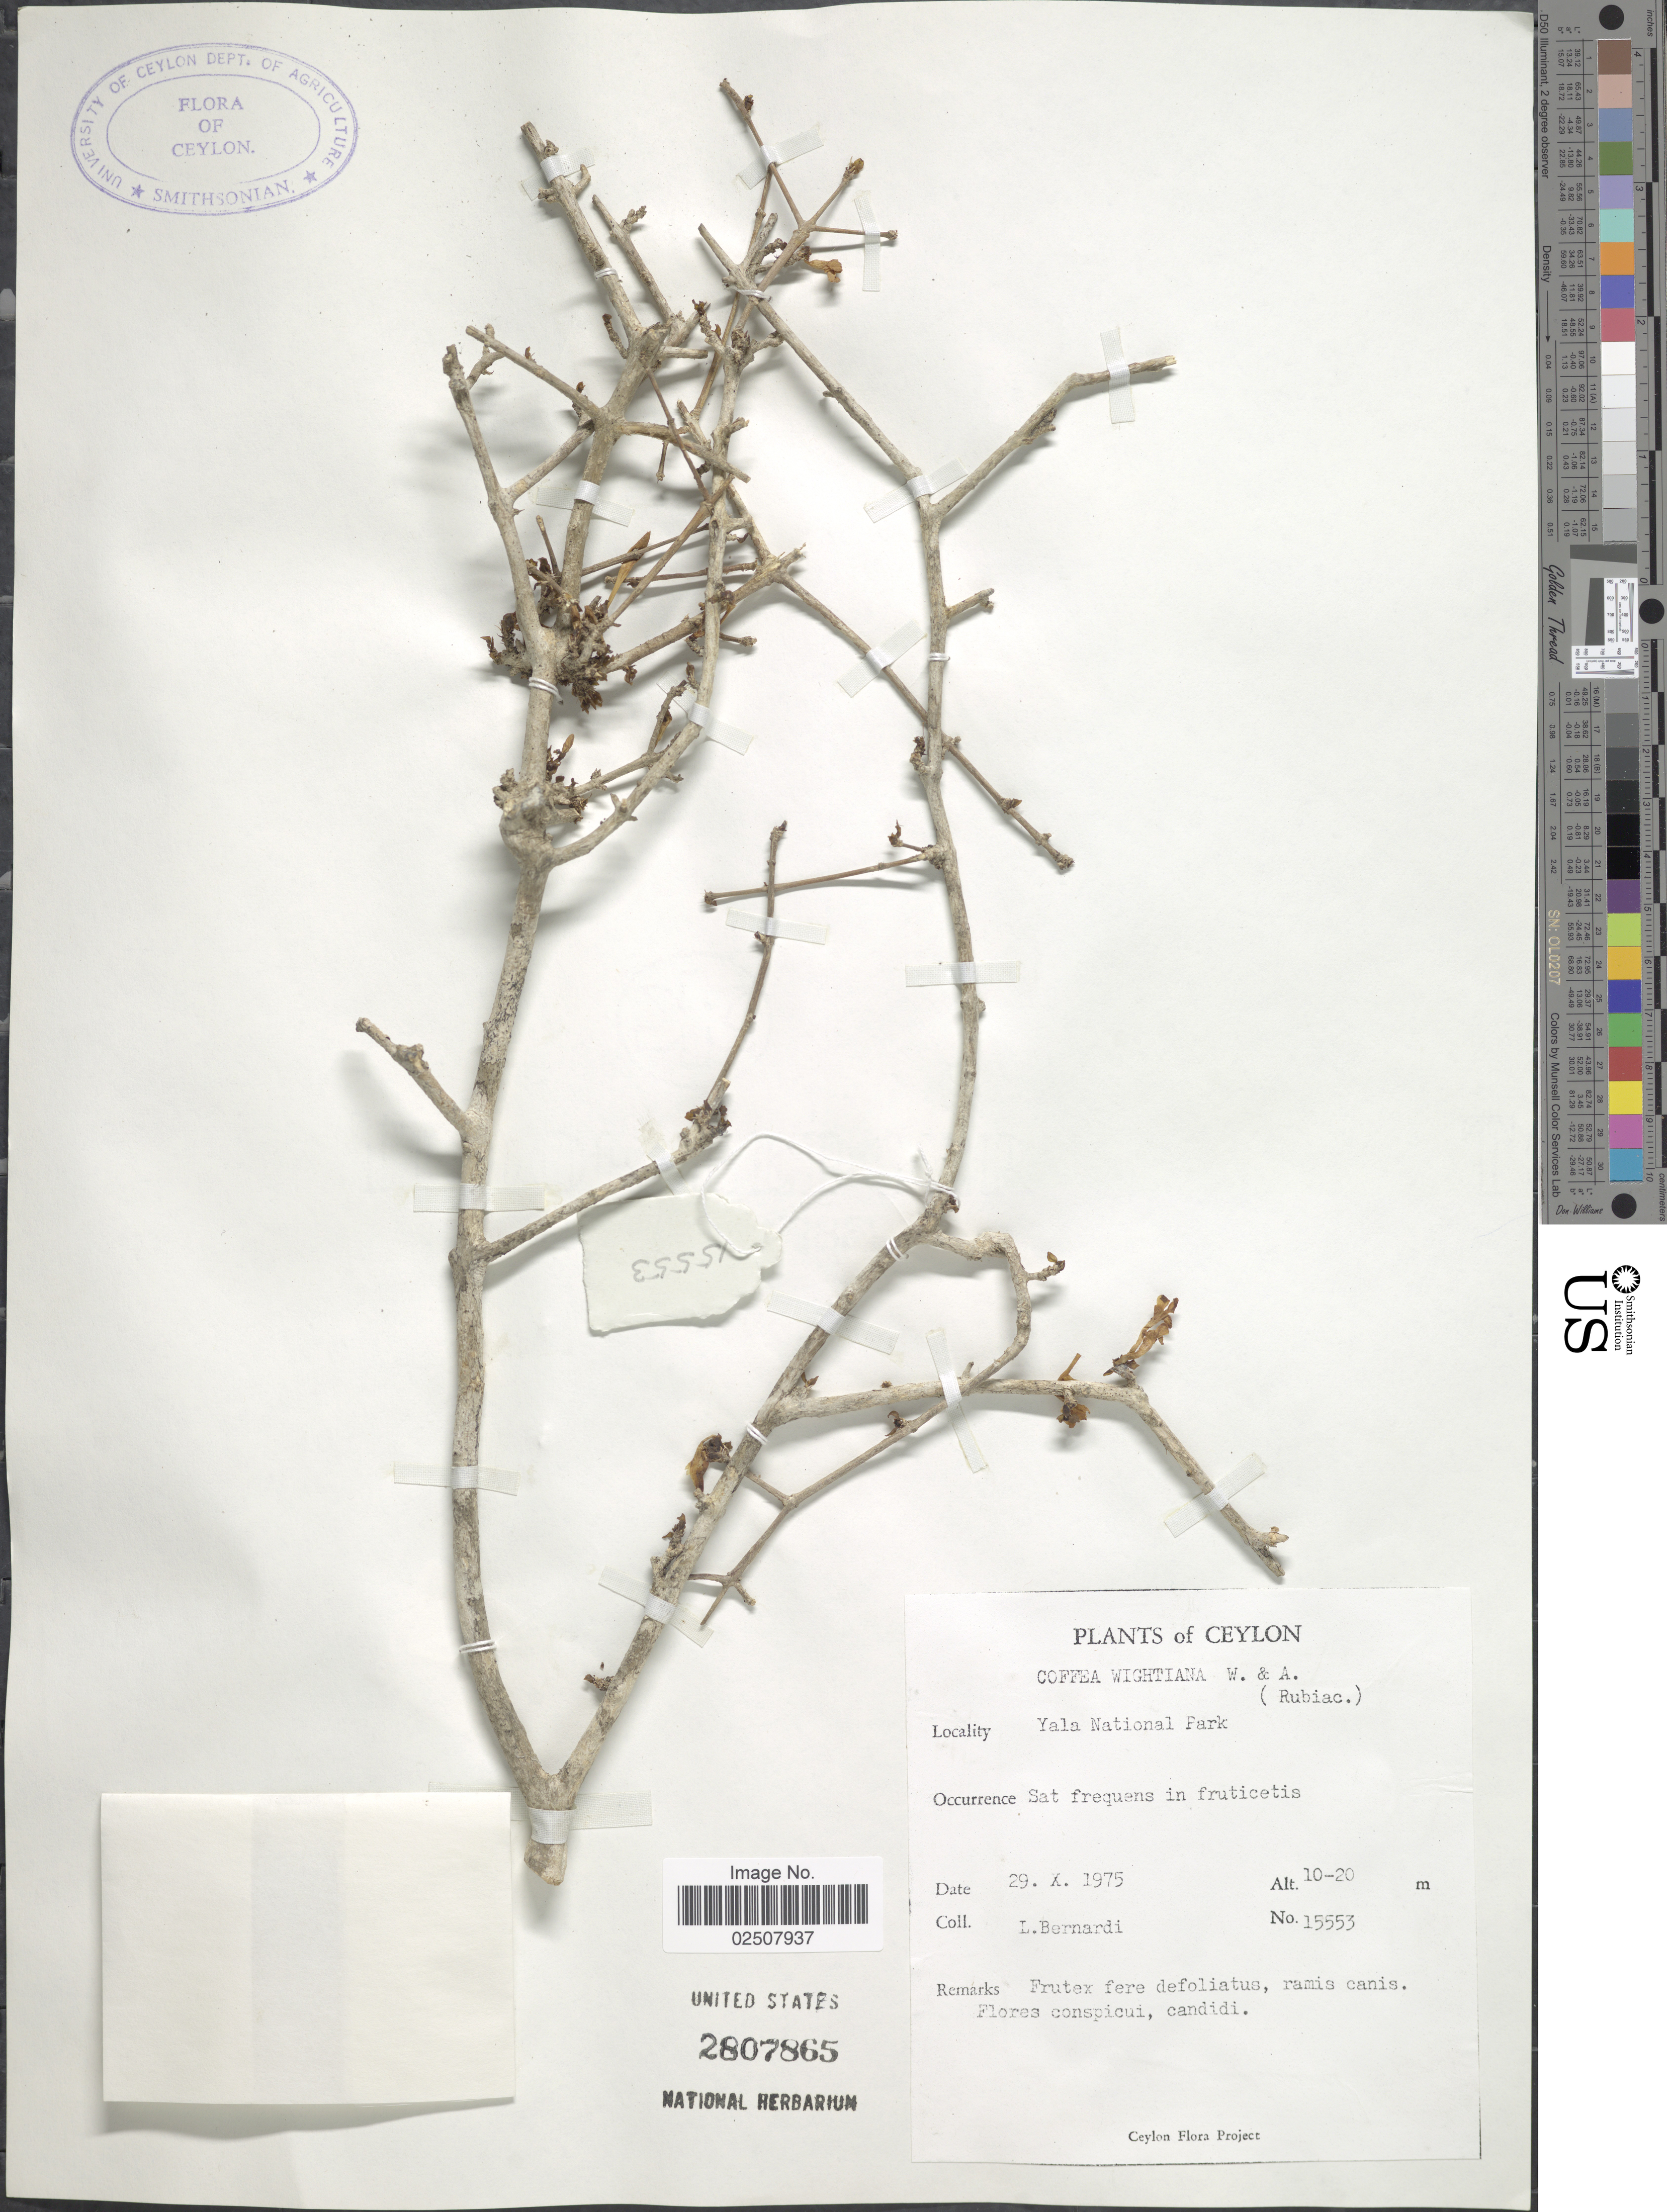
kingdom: Plantae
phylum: Tracheophyta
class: Magnoliopsida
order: Gentianales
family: Rubiaceae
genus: Coffea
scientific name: Coffea arabica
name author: L.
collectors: L. Bernardi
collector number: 15553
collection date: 1975-10-29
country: Sri Lanka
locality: Ceylon, Yala National Park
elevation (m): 10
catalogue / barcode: US 2807865